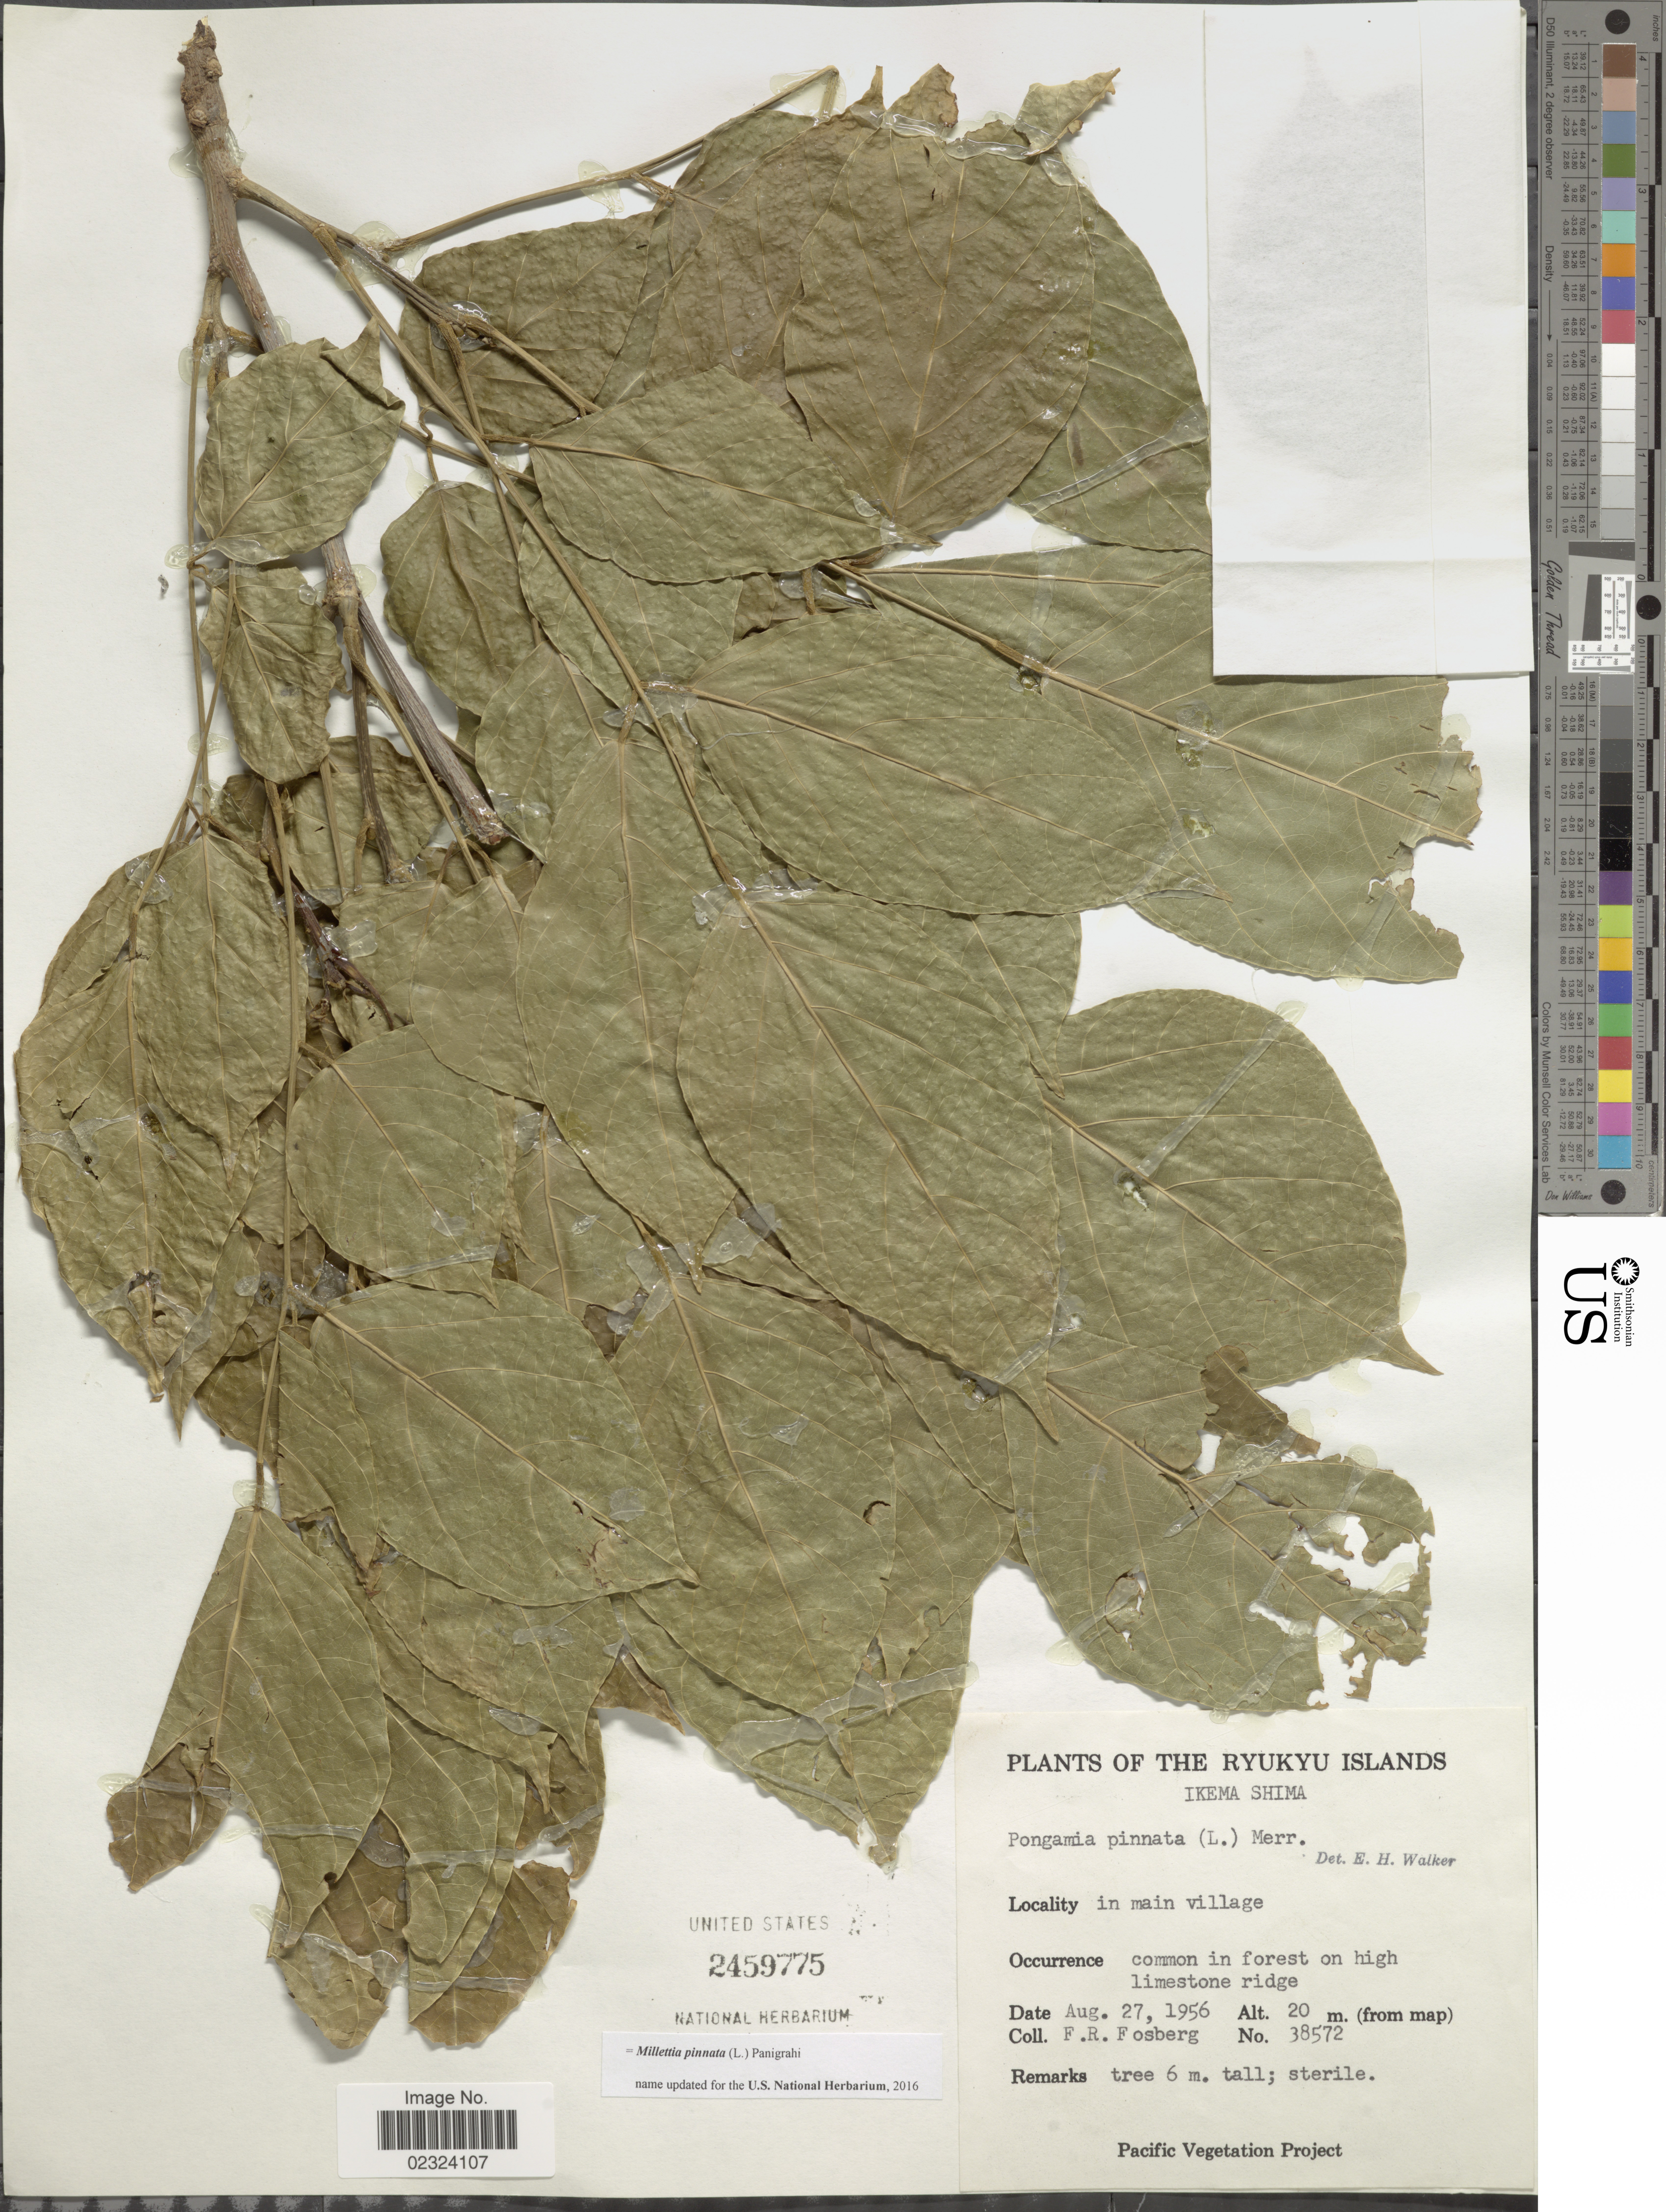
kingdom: Plantae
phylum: Tracheophyta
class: Magnoliopsida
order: Fabales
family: Fabaceae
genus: Millettia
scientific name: Millettia pinnata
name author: (L.) Panigrahi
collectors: F. R. Fosberg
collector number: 38572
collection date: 1956-08-27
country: Japan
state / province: Okinawa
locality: Ryukyu Islands. Ikema Shima. In main village.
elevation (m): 20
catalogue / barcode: US 2459775